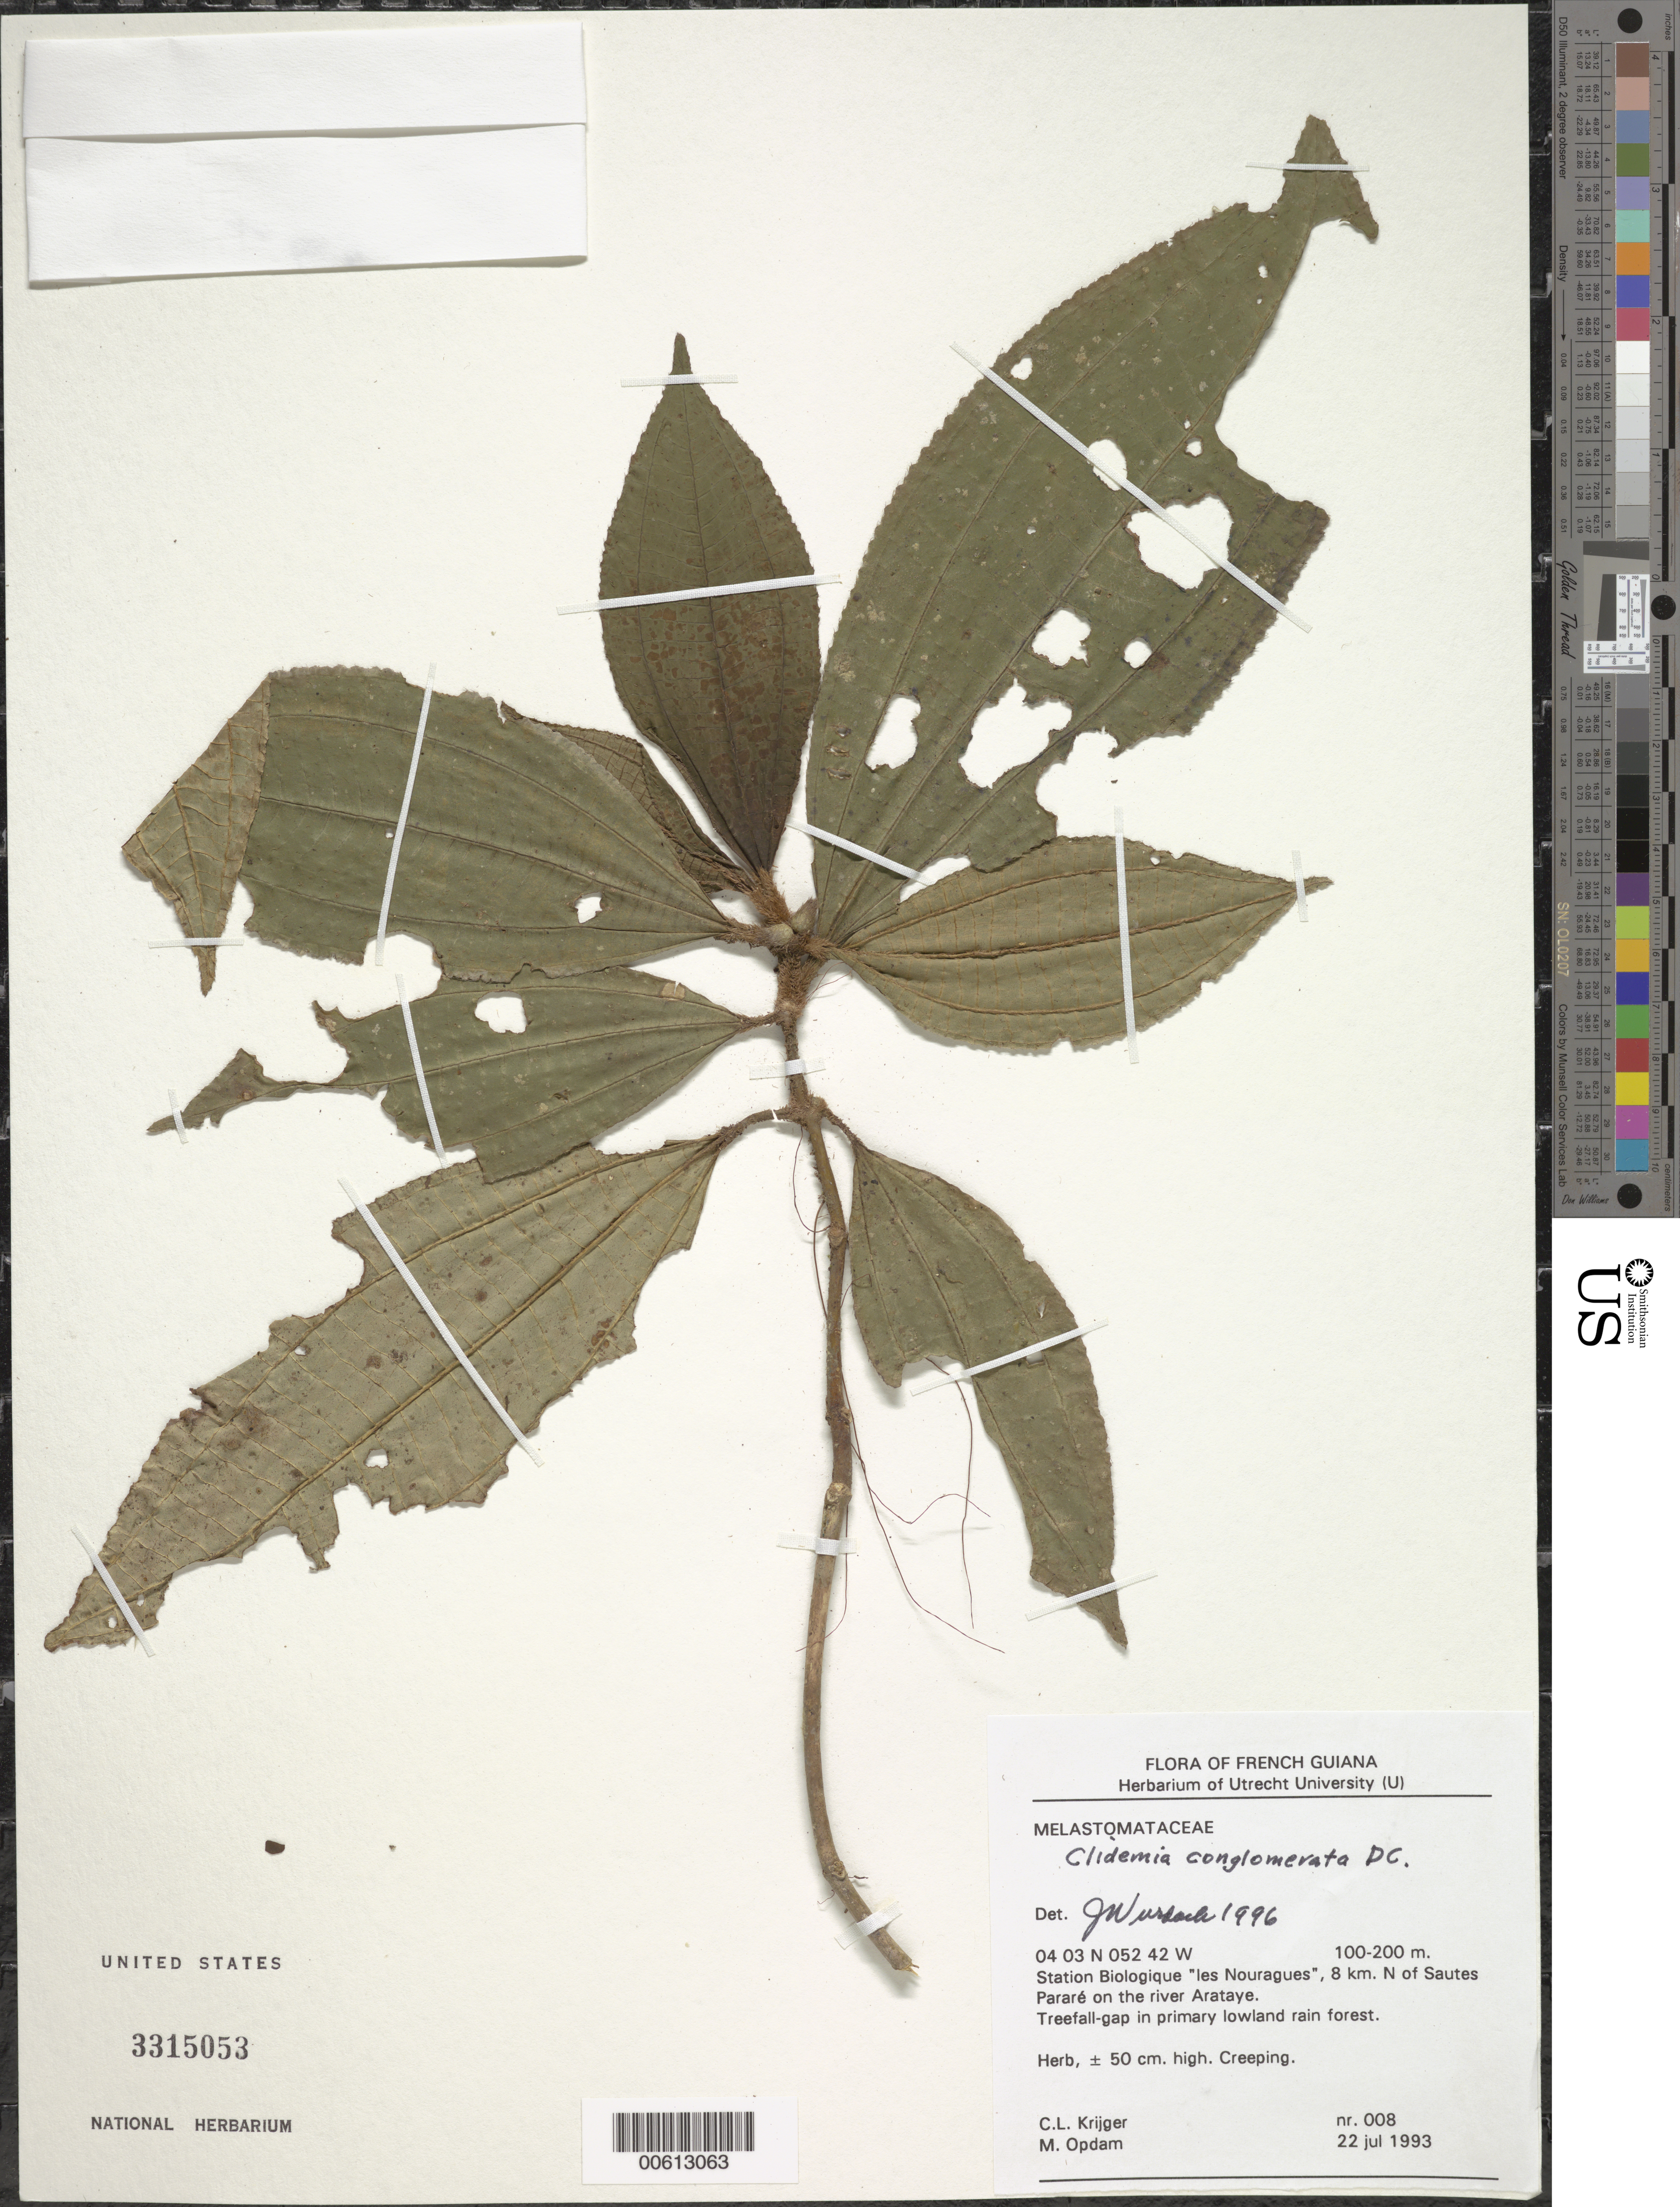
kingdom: Plantae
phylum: Tracheophyta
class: Magnoliopsida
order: Myrtales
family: Melastomataceae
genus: Clidemia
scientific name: Clidemia conglomerata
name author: DC.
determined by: Wurdack, John J., (US), US (UNITED STATES)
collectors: C. Krijger & M. Opdam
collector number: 8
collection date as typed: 22-Jul-93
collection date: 1993-07-22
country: French Guiana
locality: Station biologique "les Nouragues", 8 km N of Sautes Pararé, Arataye River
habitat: Treefall gap in primary lowland rain forest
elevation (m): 100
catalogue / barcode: US 3315053